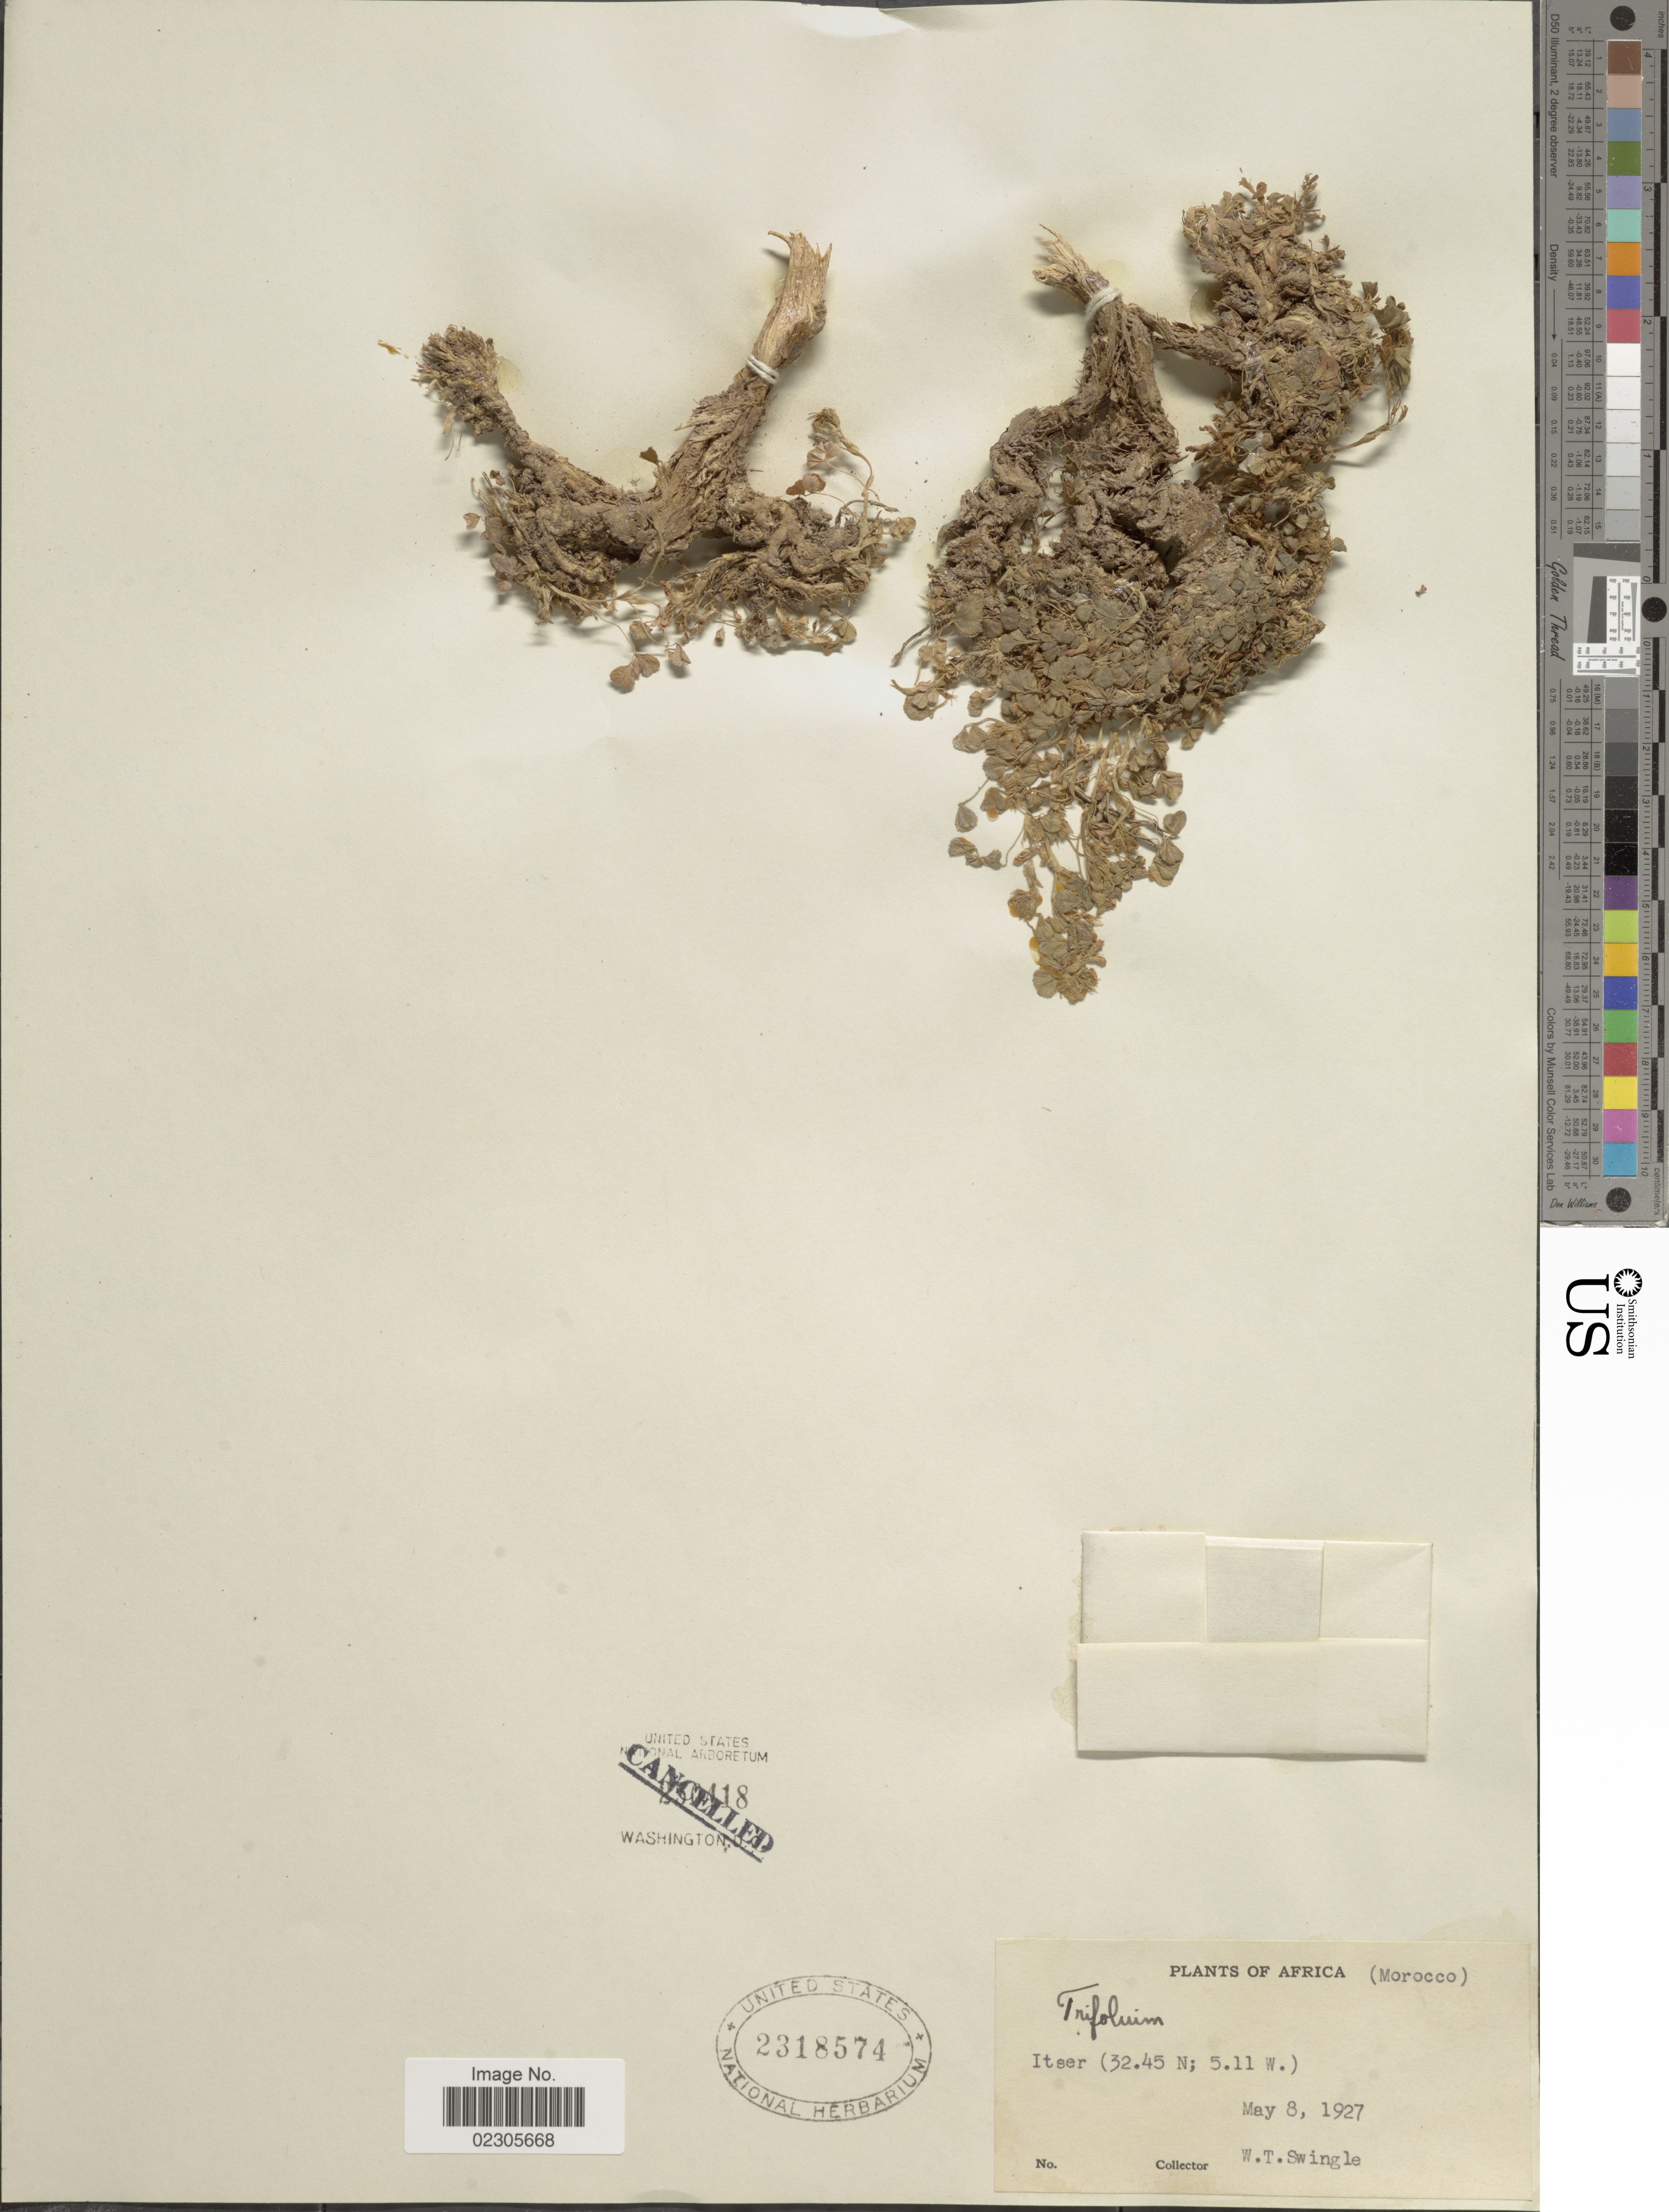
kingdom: Plantae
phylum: Tracheophyta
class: Magnoliopsida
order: Fabales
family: Fabaceae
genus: Trifolium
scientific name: Trifolium sp.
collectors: W. T. Swingle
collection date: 1927-05-08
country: Morocco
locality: Itser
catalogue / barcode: US 2318574